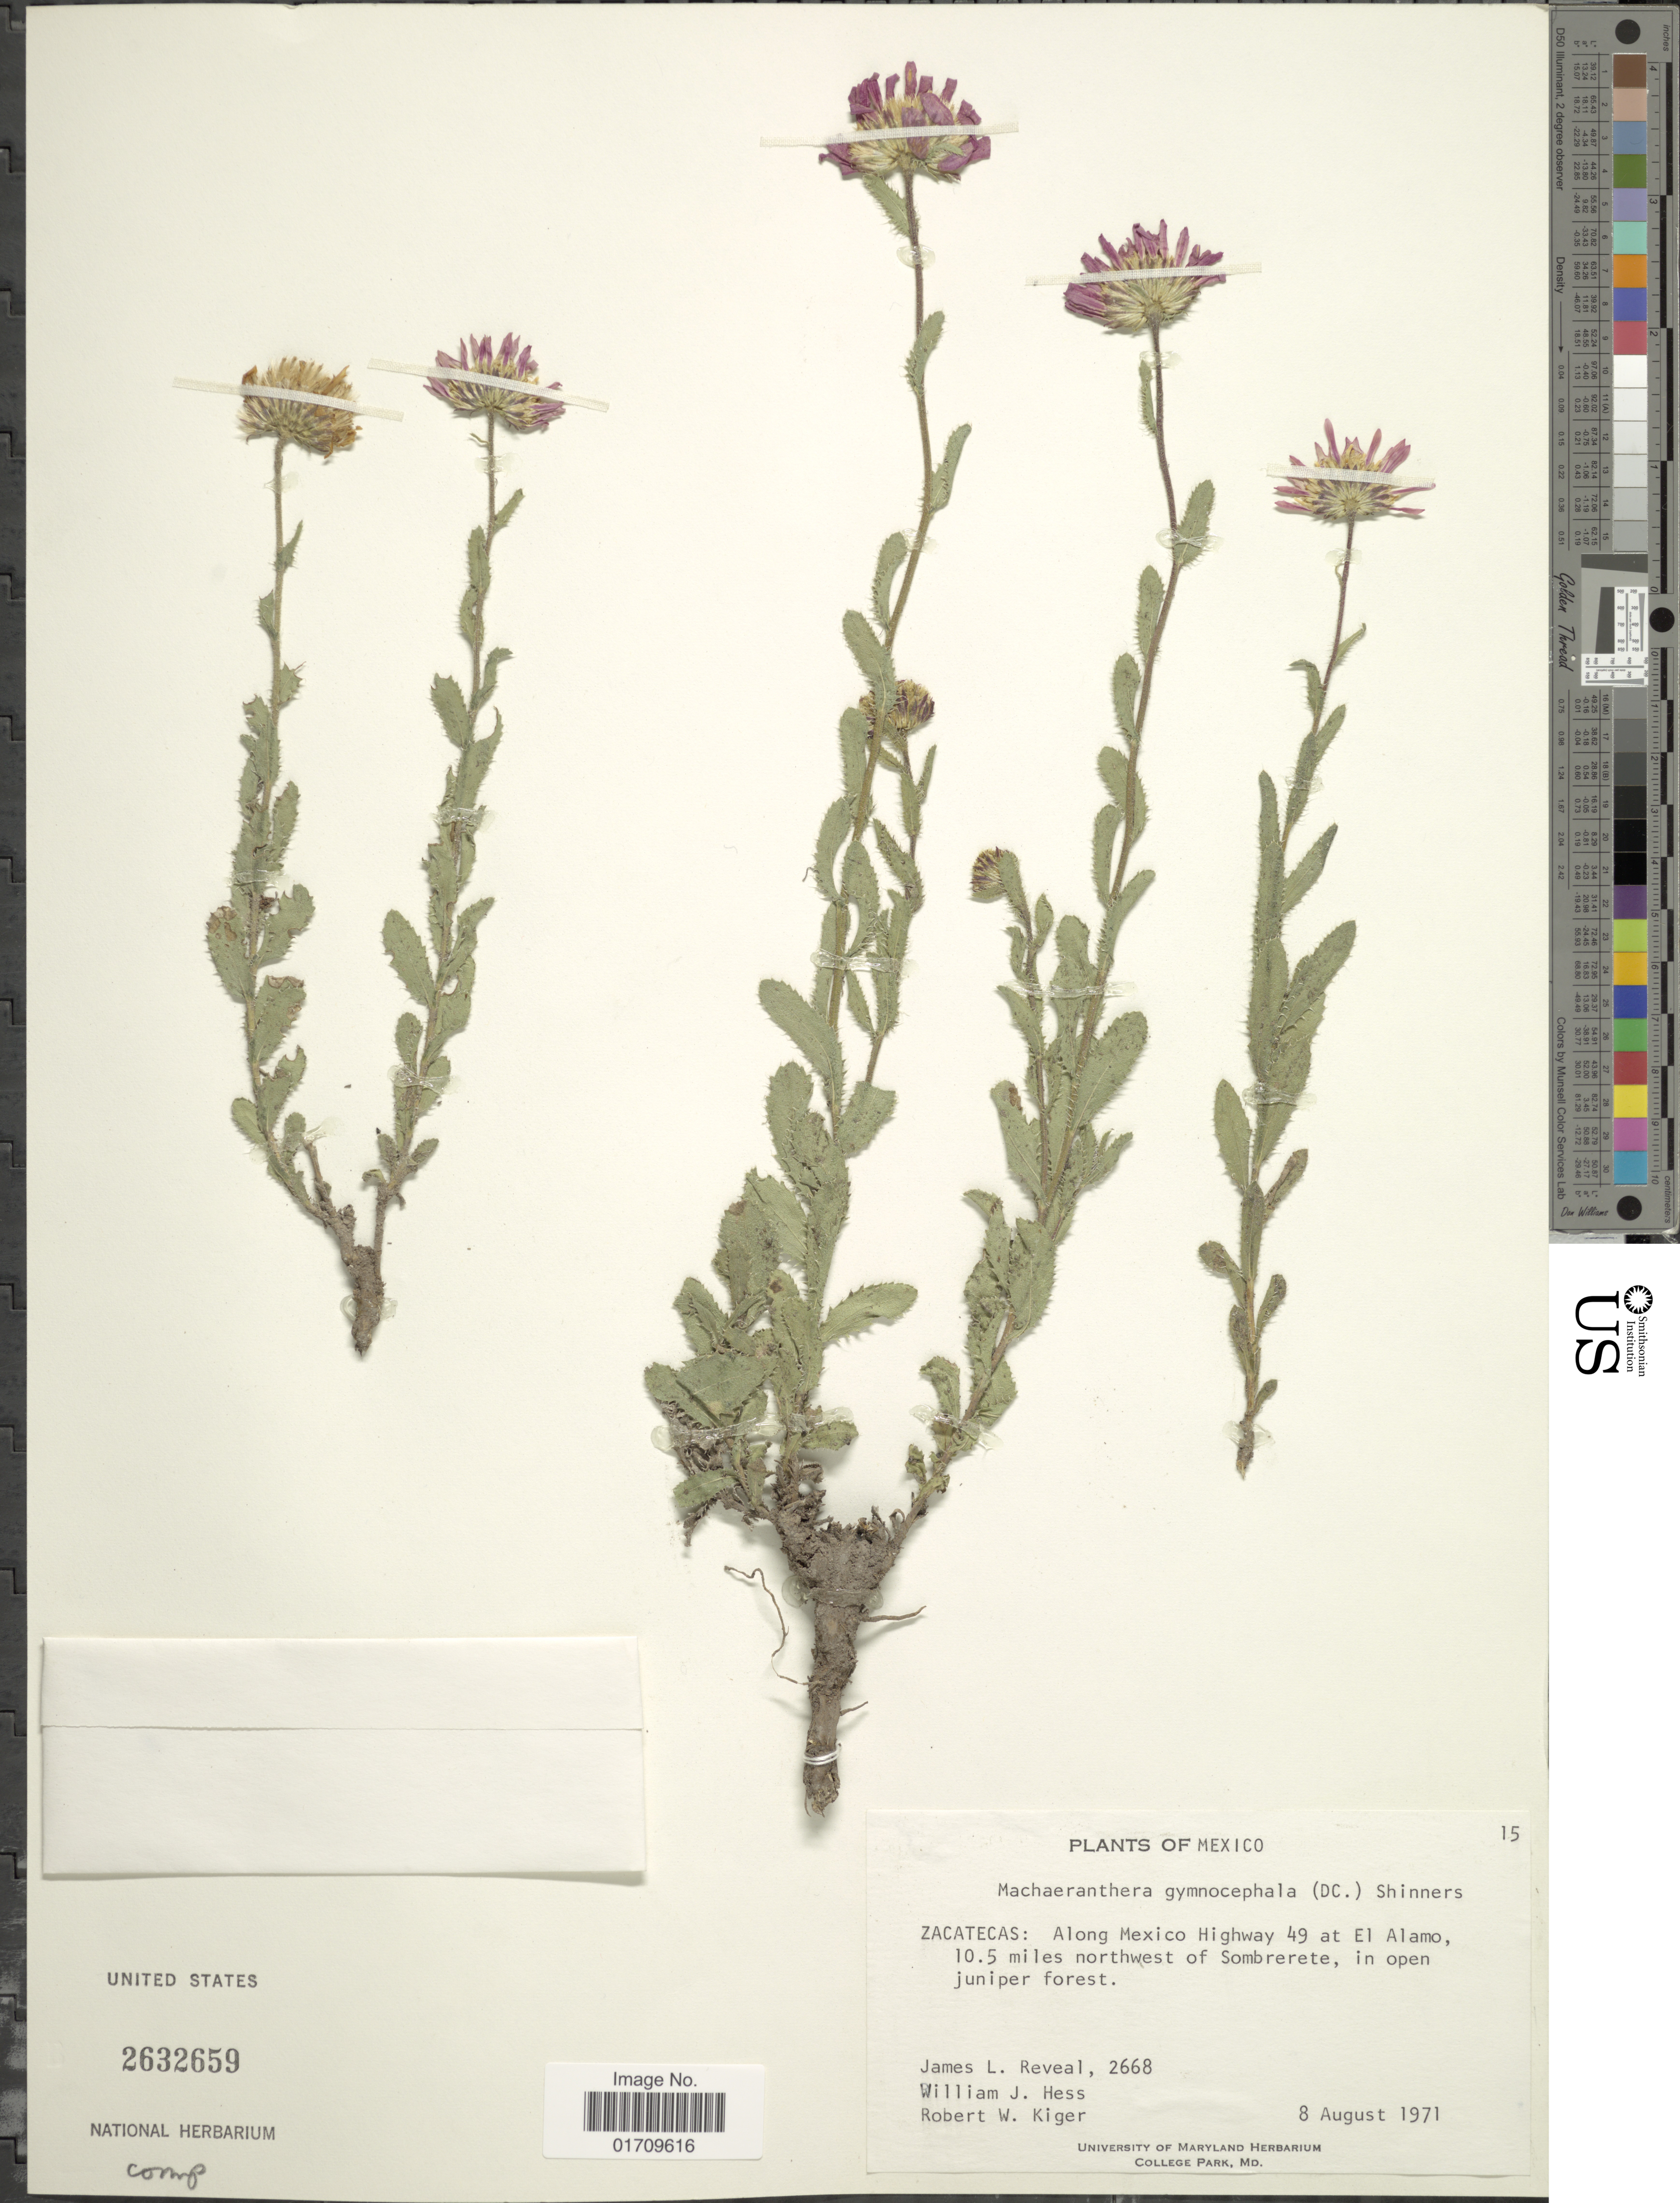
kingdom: Plantae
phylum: Tracheophyta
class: Magnoliopsida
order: Asterales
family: Asteraceae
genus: Machaeranthera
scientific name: Machaeranthera gymnocephala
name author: (DC.) Shinners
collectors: J. L. Reveal, W. Hess & R. Kiger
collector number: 2668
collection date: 1971-08-08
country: Mexico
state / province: Zacatecas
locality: Along Mexico Highway 49 at El Alamo, 10.5 miles northwest of Sombrerete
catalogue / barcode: US 2632659